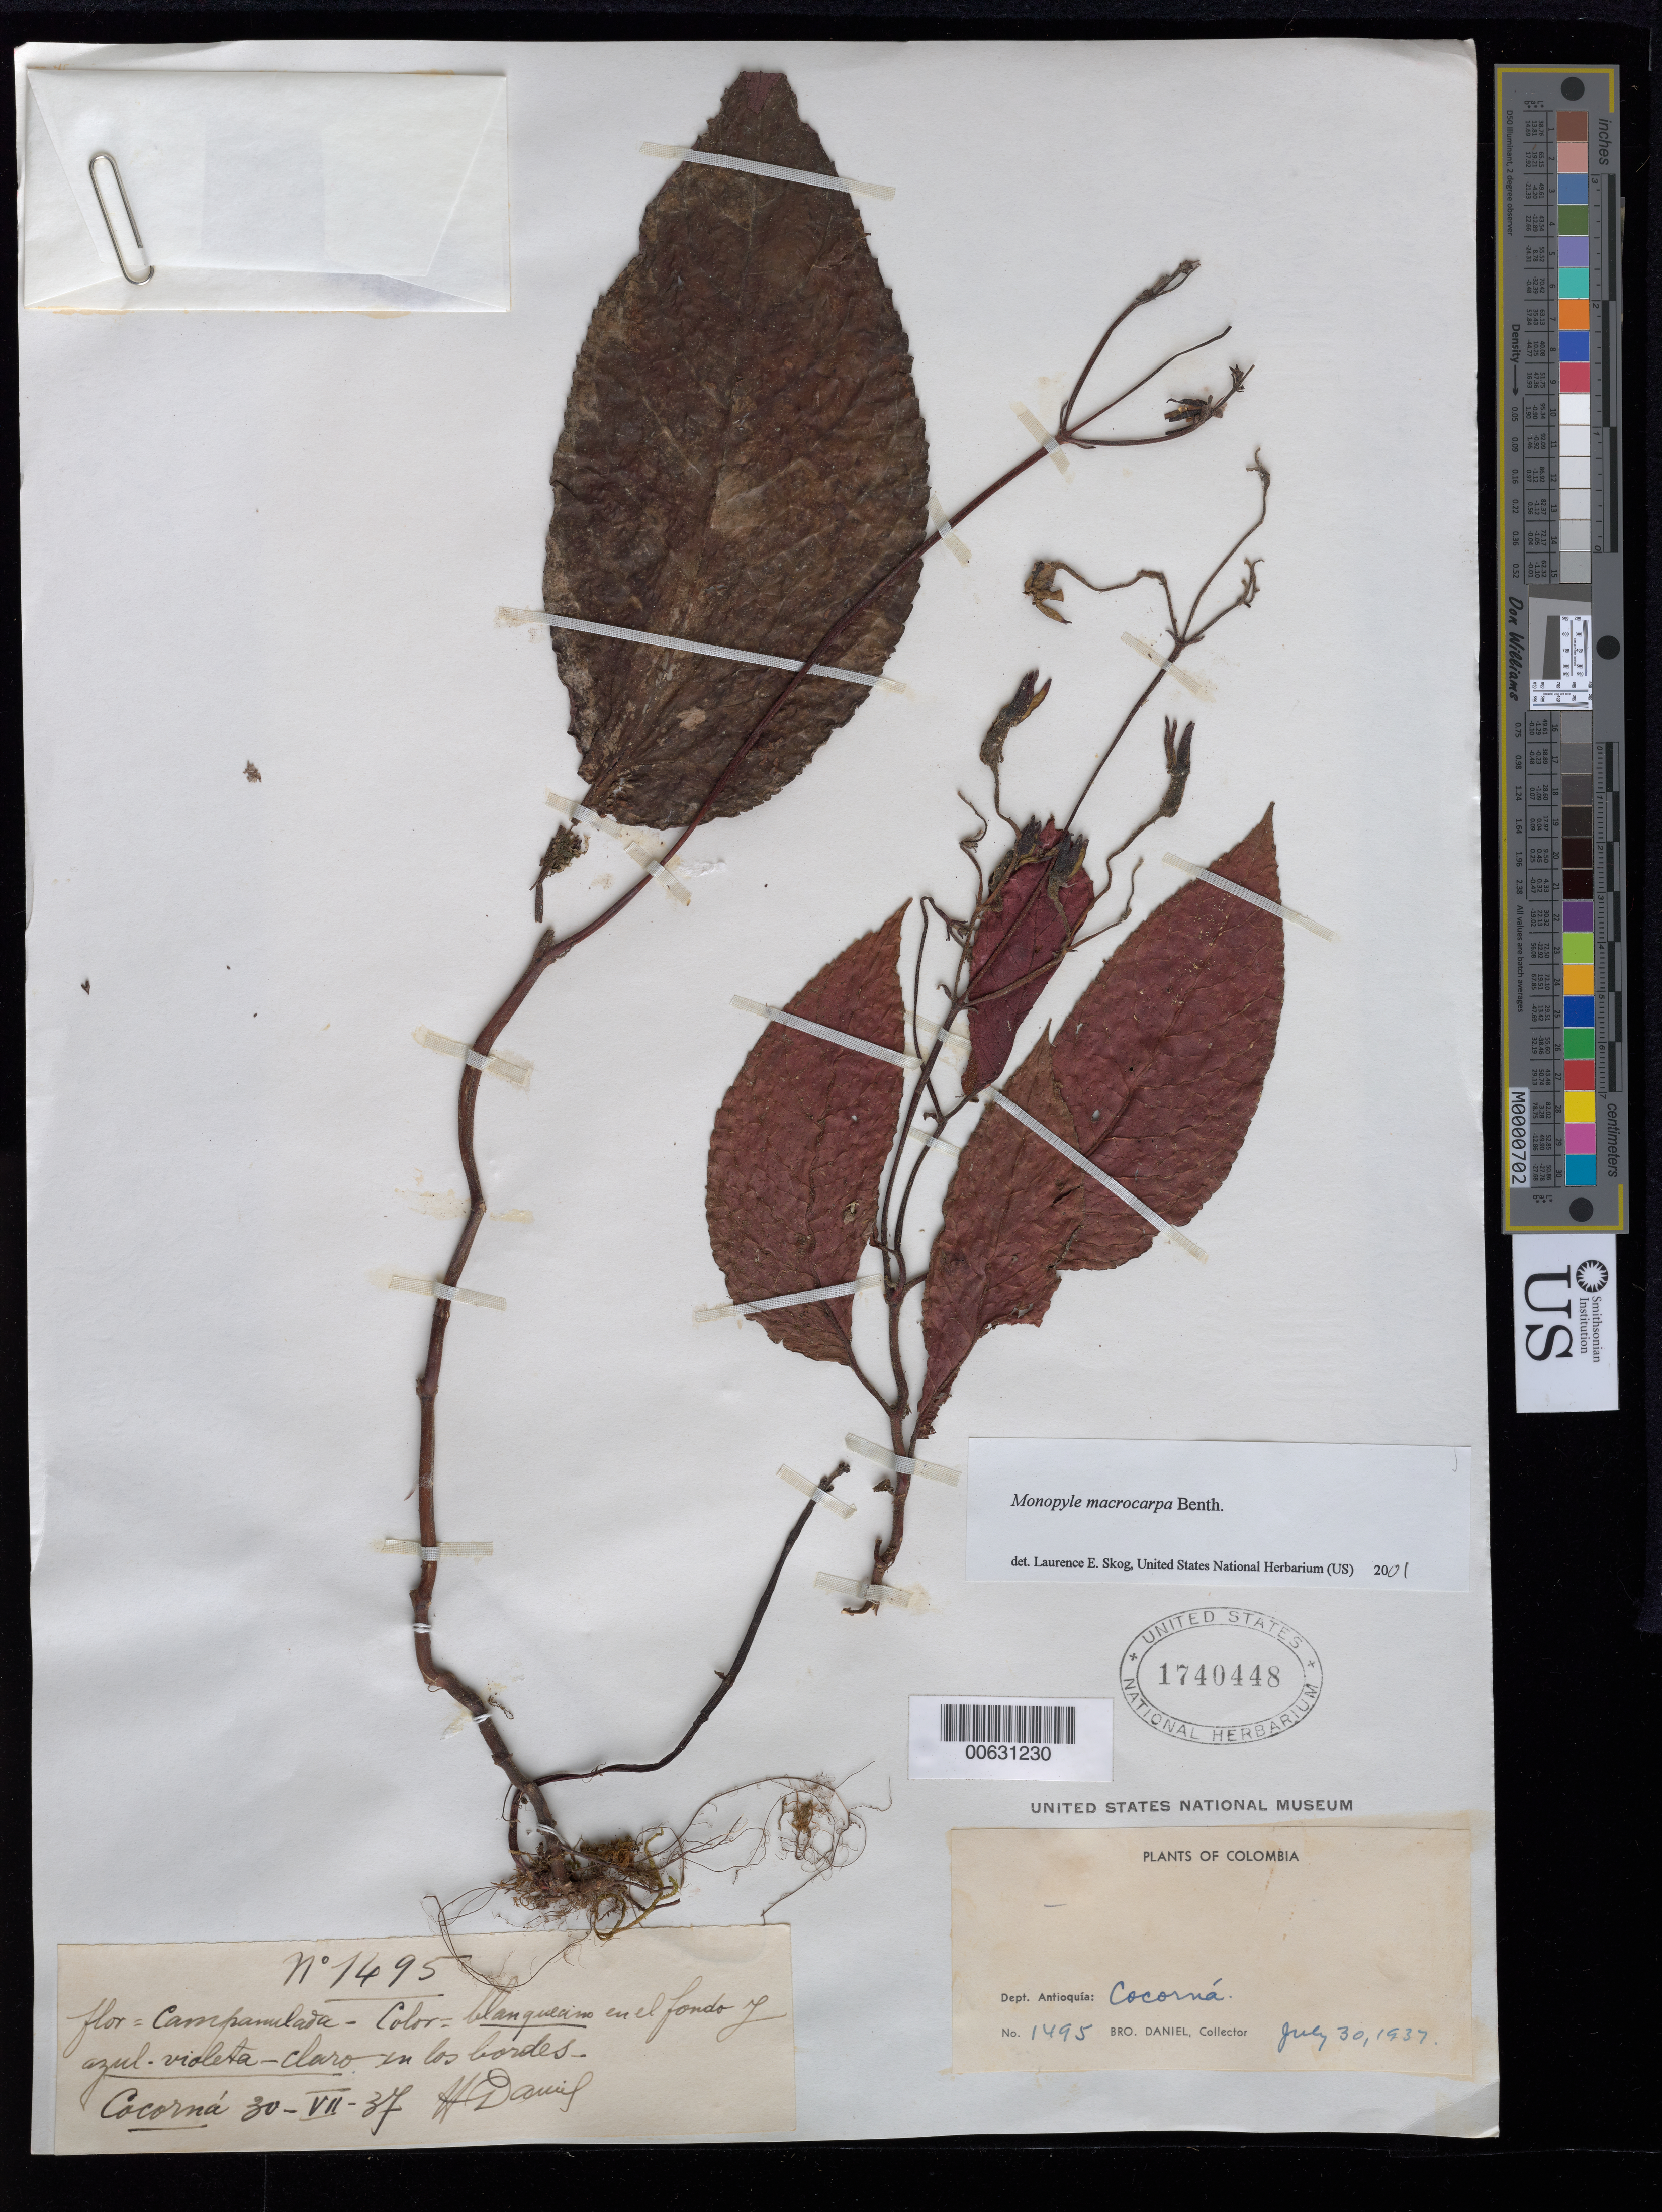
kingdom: Plantae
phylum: Tracheophyta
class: Magnoliopsida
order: Lamiales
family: Gesneriaceae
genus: Monopyle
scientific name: Monopyle macrocarpa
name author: Benth.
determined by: Skog, Laurence E.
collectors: Bro. Daniel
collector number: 1495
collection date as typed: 30 Jul 1937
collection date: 1937-07-30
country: Colombia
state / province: Antioquia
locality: Cocorná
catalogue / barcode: US 1740448